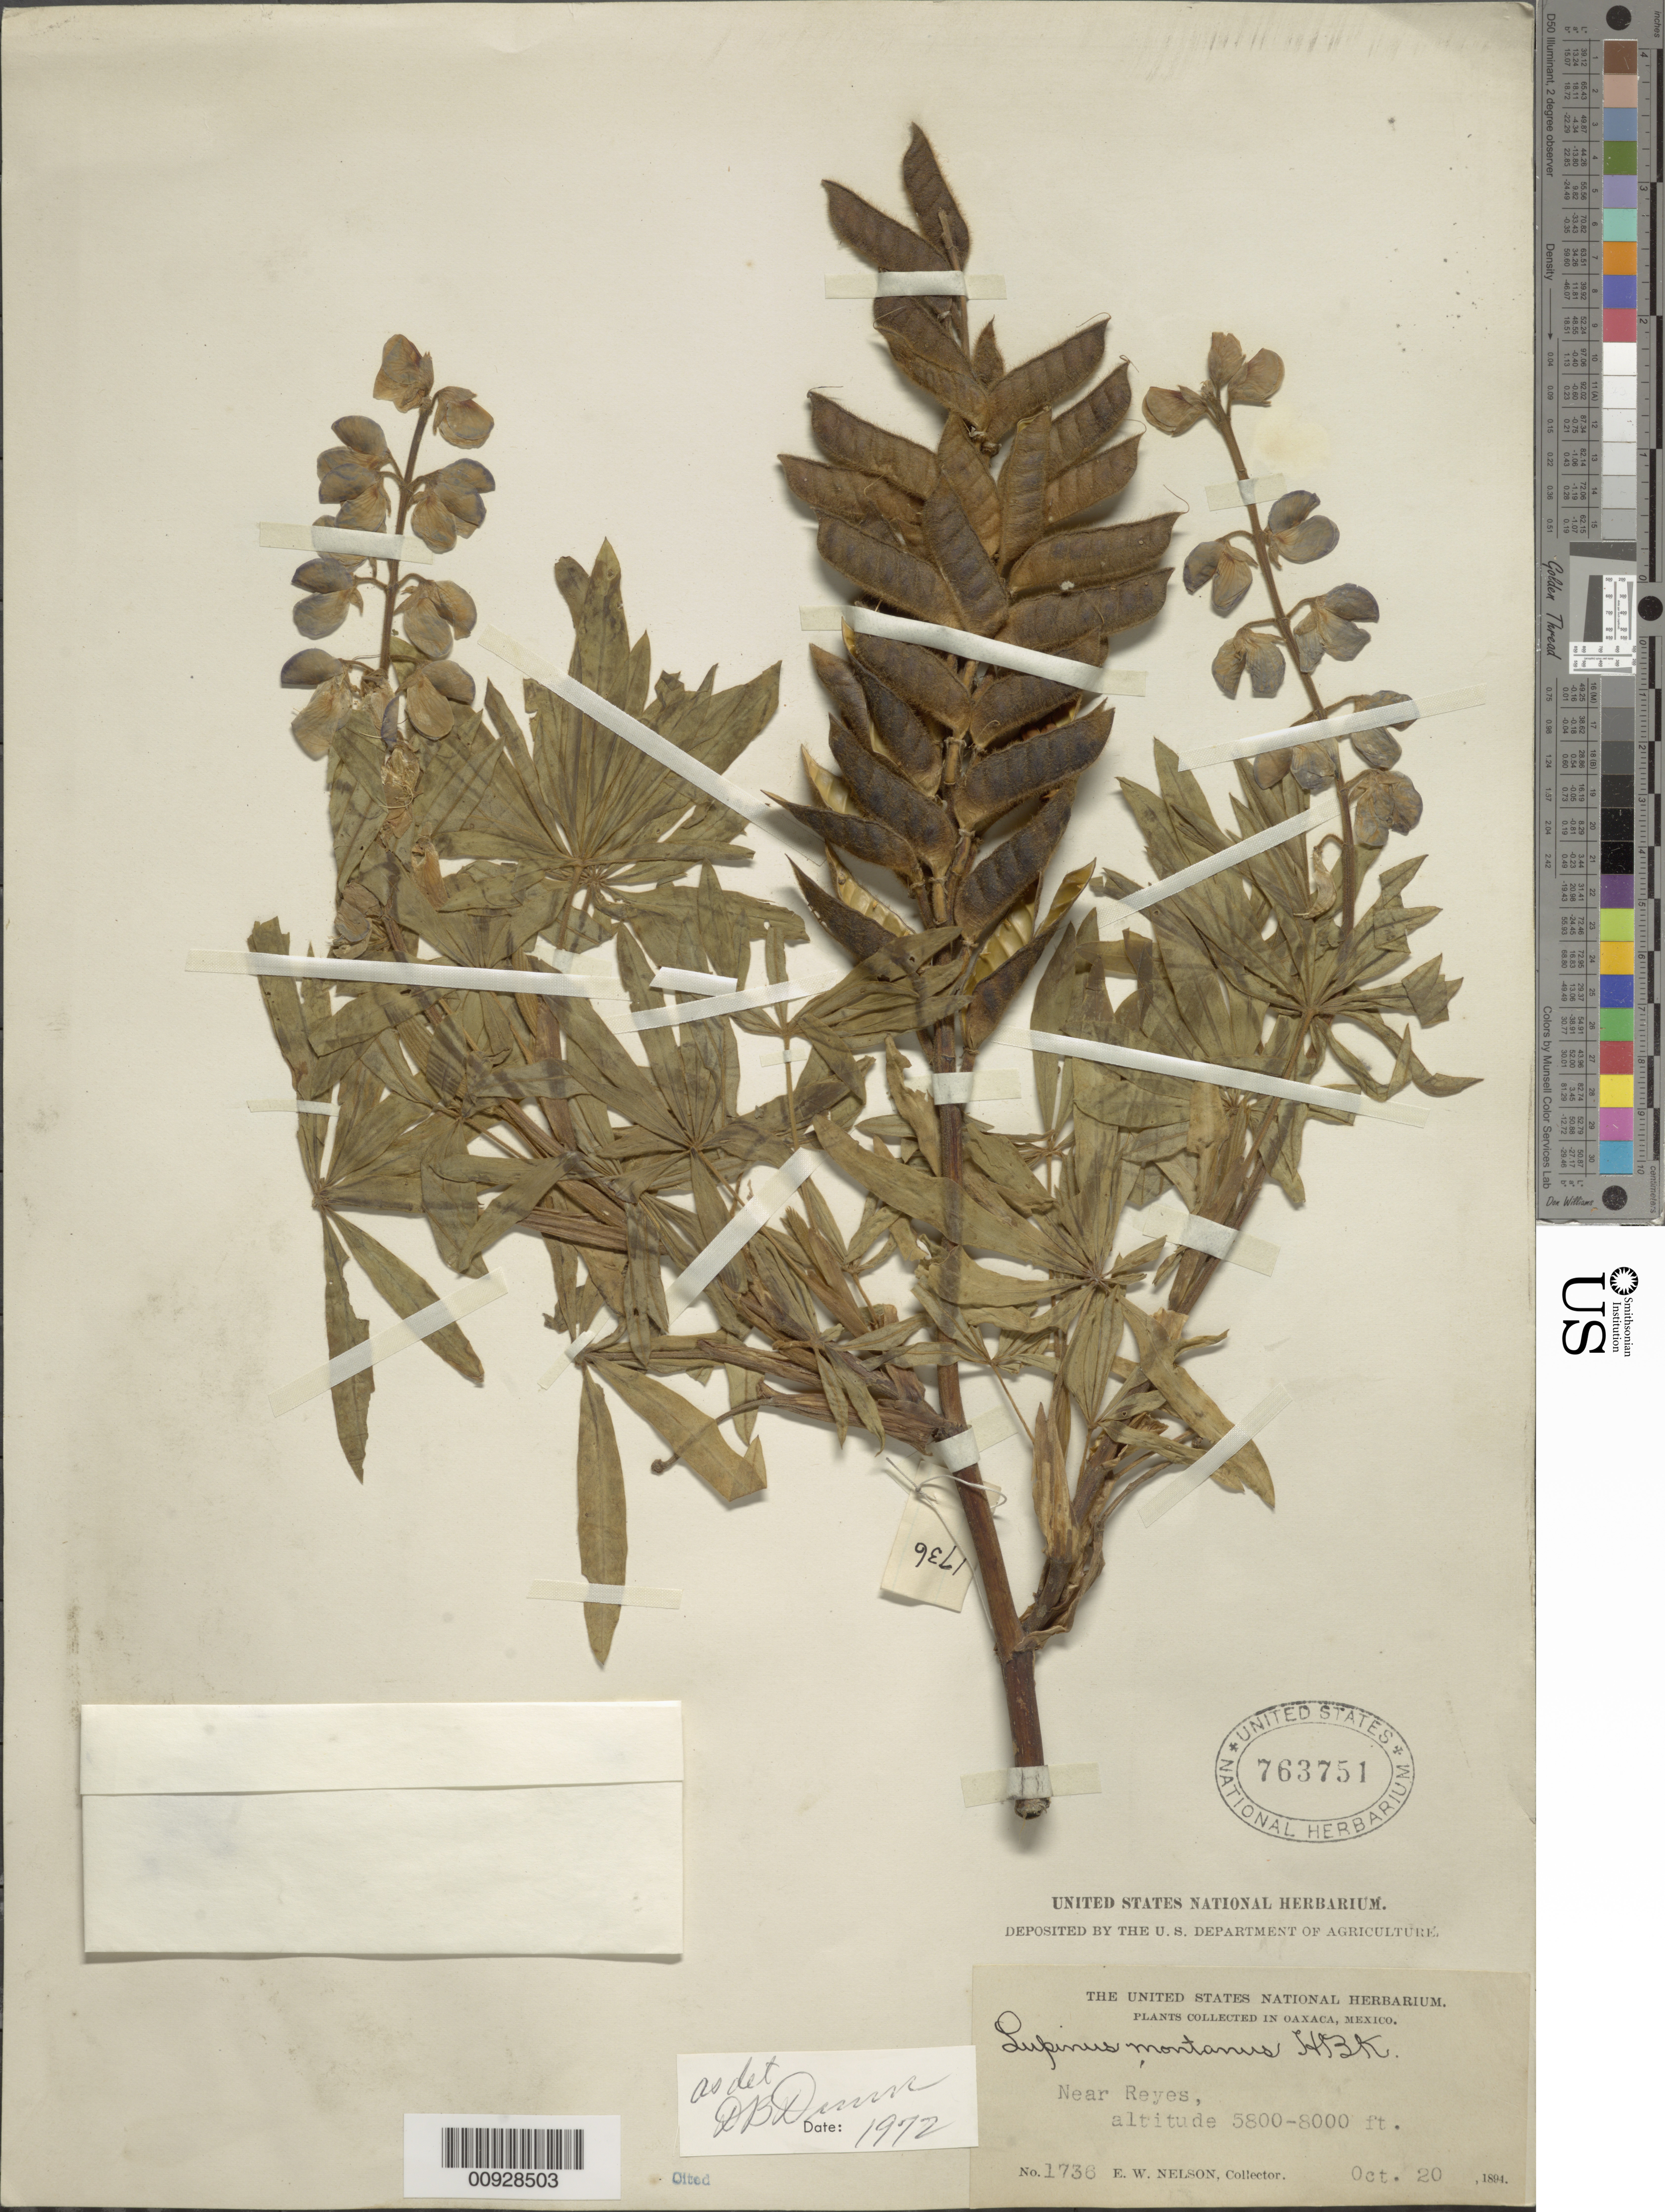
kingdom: Plantae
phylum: Tracheophyta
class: Magnoliopsida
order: Fabales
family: Fabaceae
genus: Lupinus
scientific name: Lupinus montanus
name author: Kunth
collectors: E. W. Nelson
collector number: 1736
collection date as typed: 20 Oct 1894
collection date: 1894-10-20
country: Mexico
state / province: Oaxaca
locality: Near Reyes.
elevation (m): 1768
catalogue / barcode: US 763751